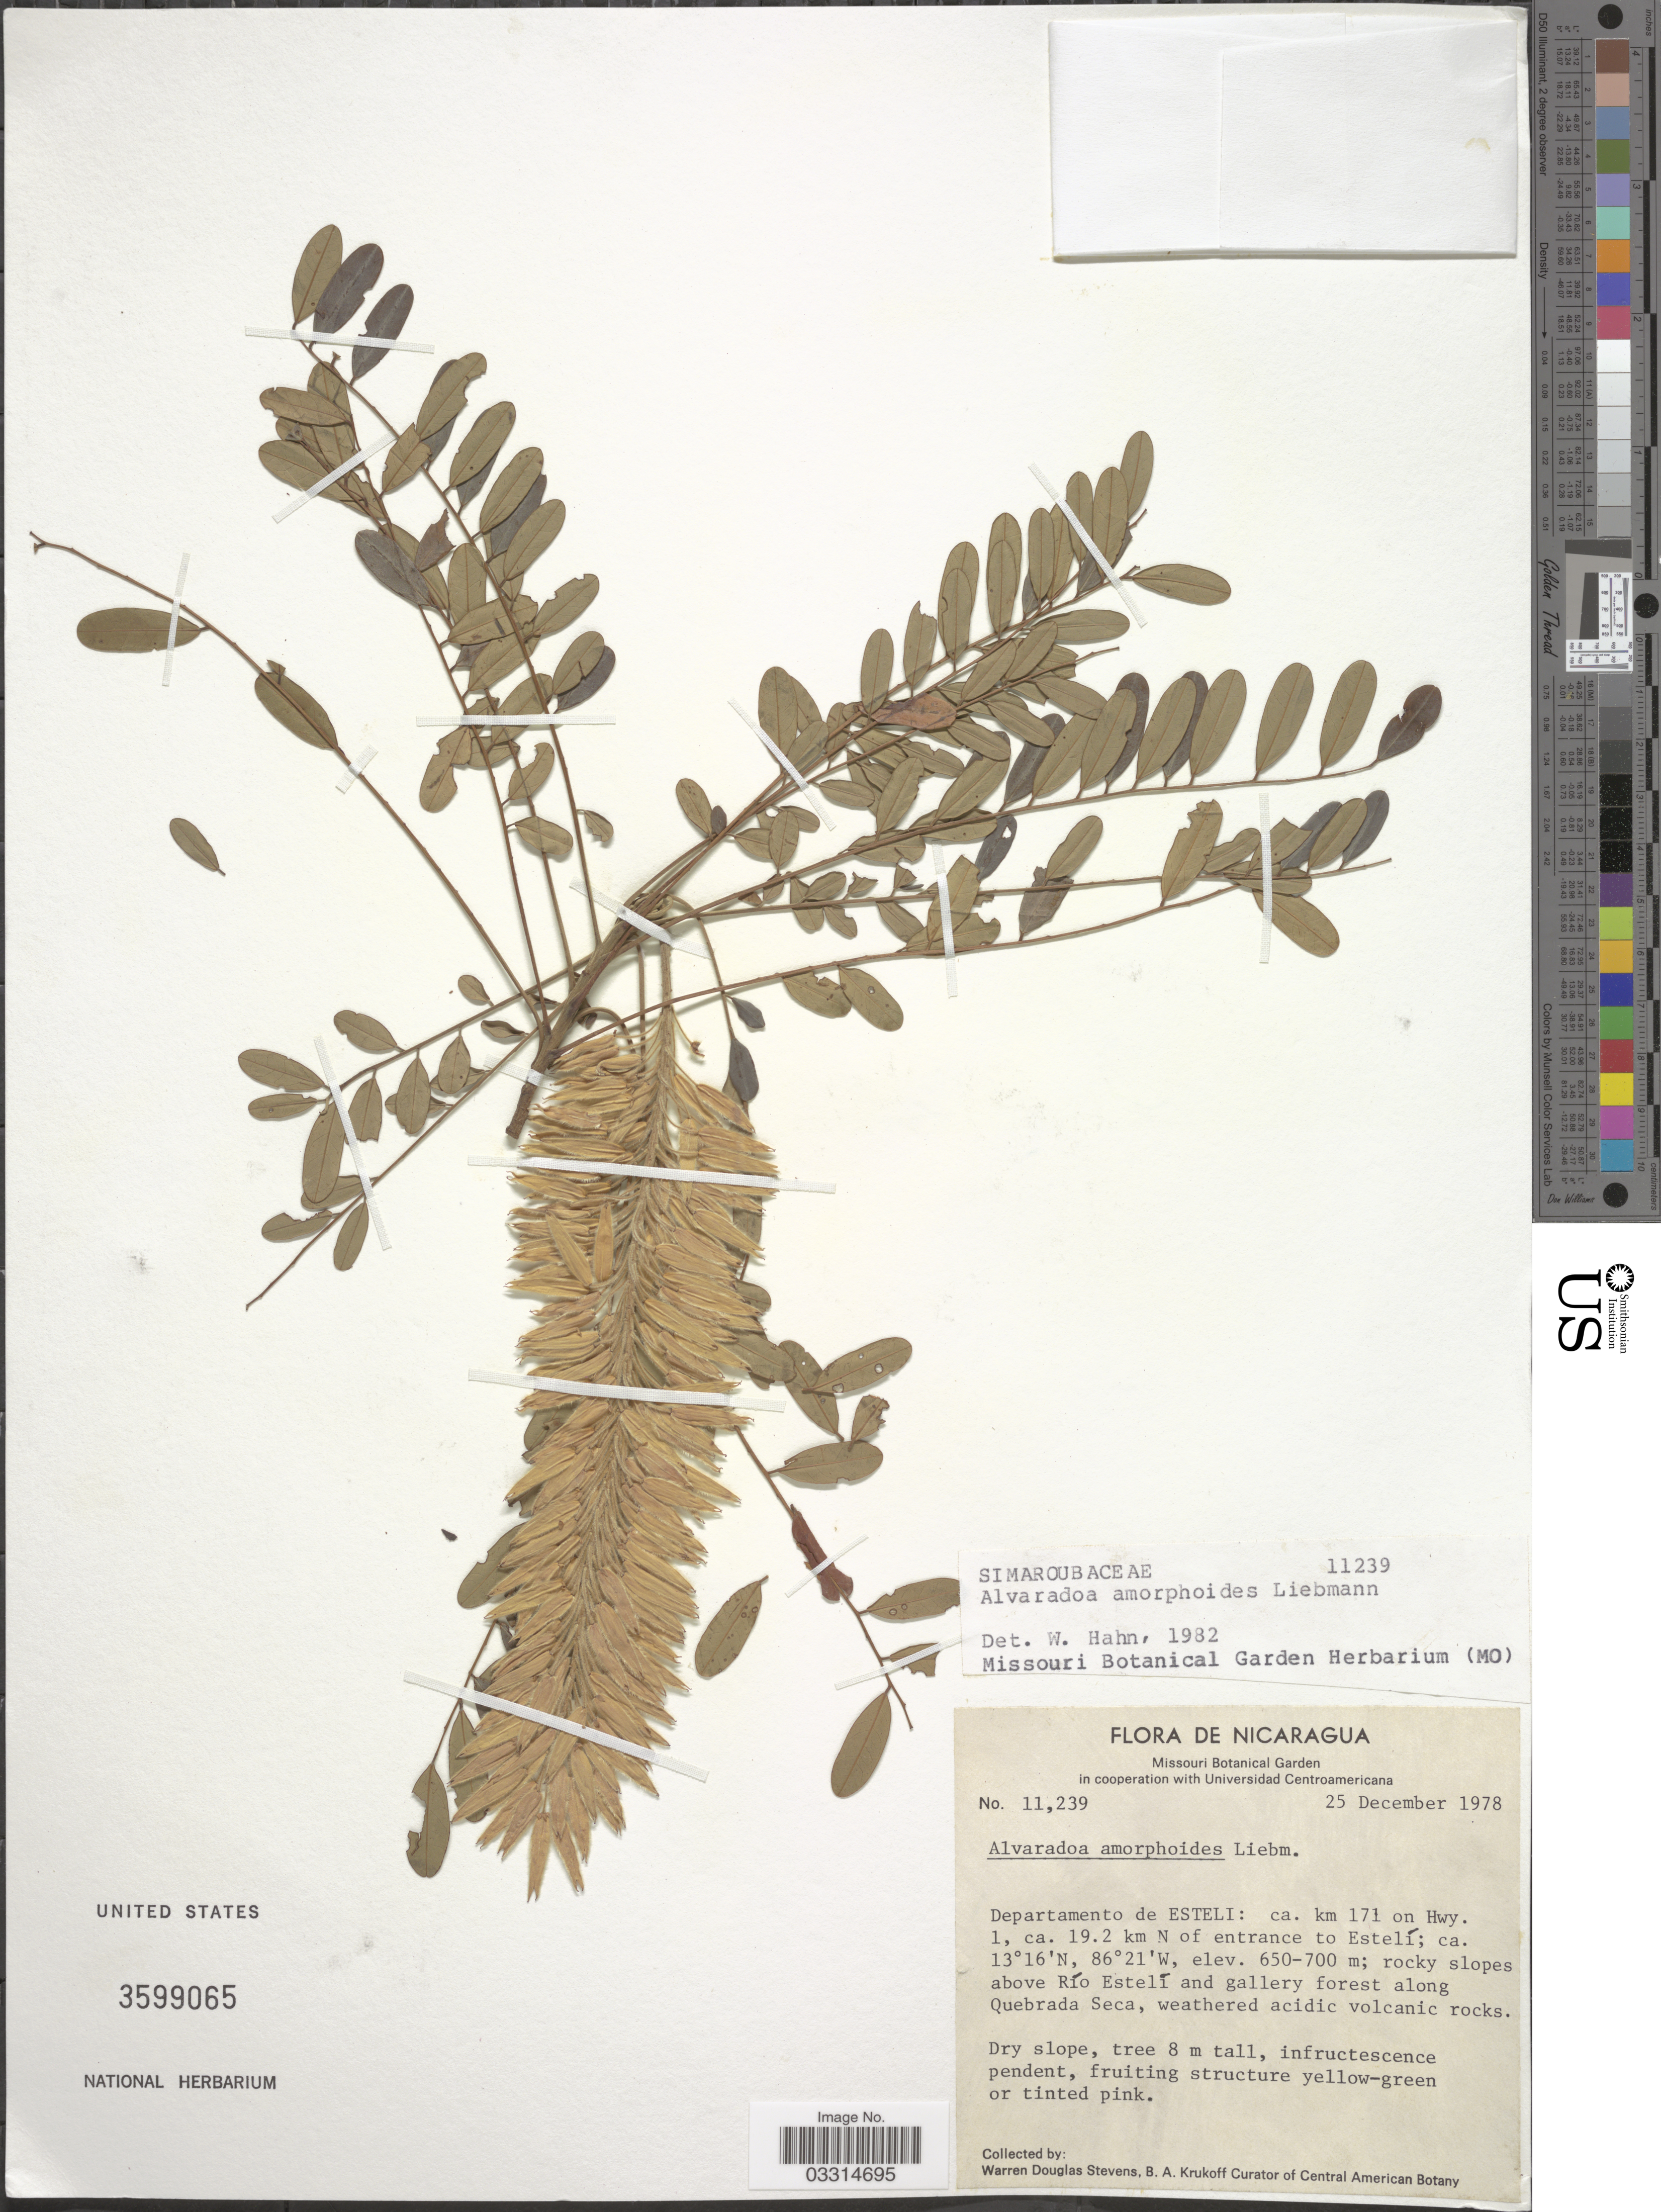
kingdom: Plantae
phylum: Tracheophyta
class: Magnoliopsida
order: Picramniales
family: Picramniaceae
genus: Alvaradoa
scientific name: Alvaradoa amorphoides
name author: Liebm.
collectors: W. D. Stevens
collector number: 11239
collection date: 1978-12-25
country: Nicaragua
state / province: Esteli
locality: Departamento de Esteli: ca. km 171 on Hwy. 1, ca. 19.2 km N of entrance to Estelí. Rocky slopes above Río Estelí and gallery forest along Quebrada Seca.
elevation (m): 650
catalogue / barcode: US 3599065